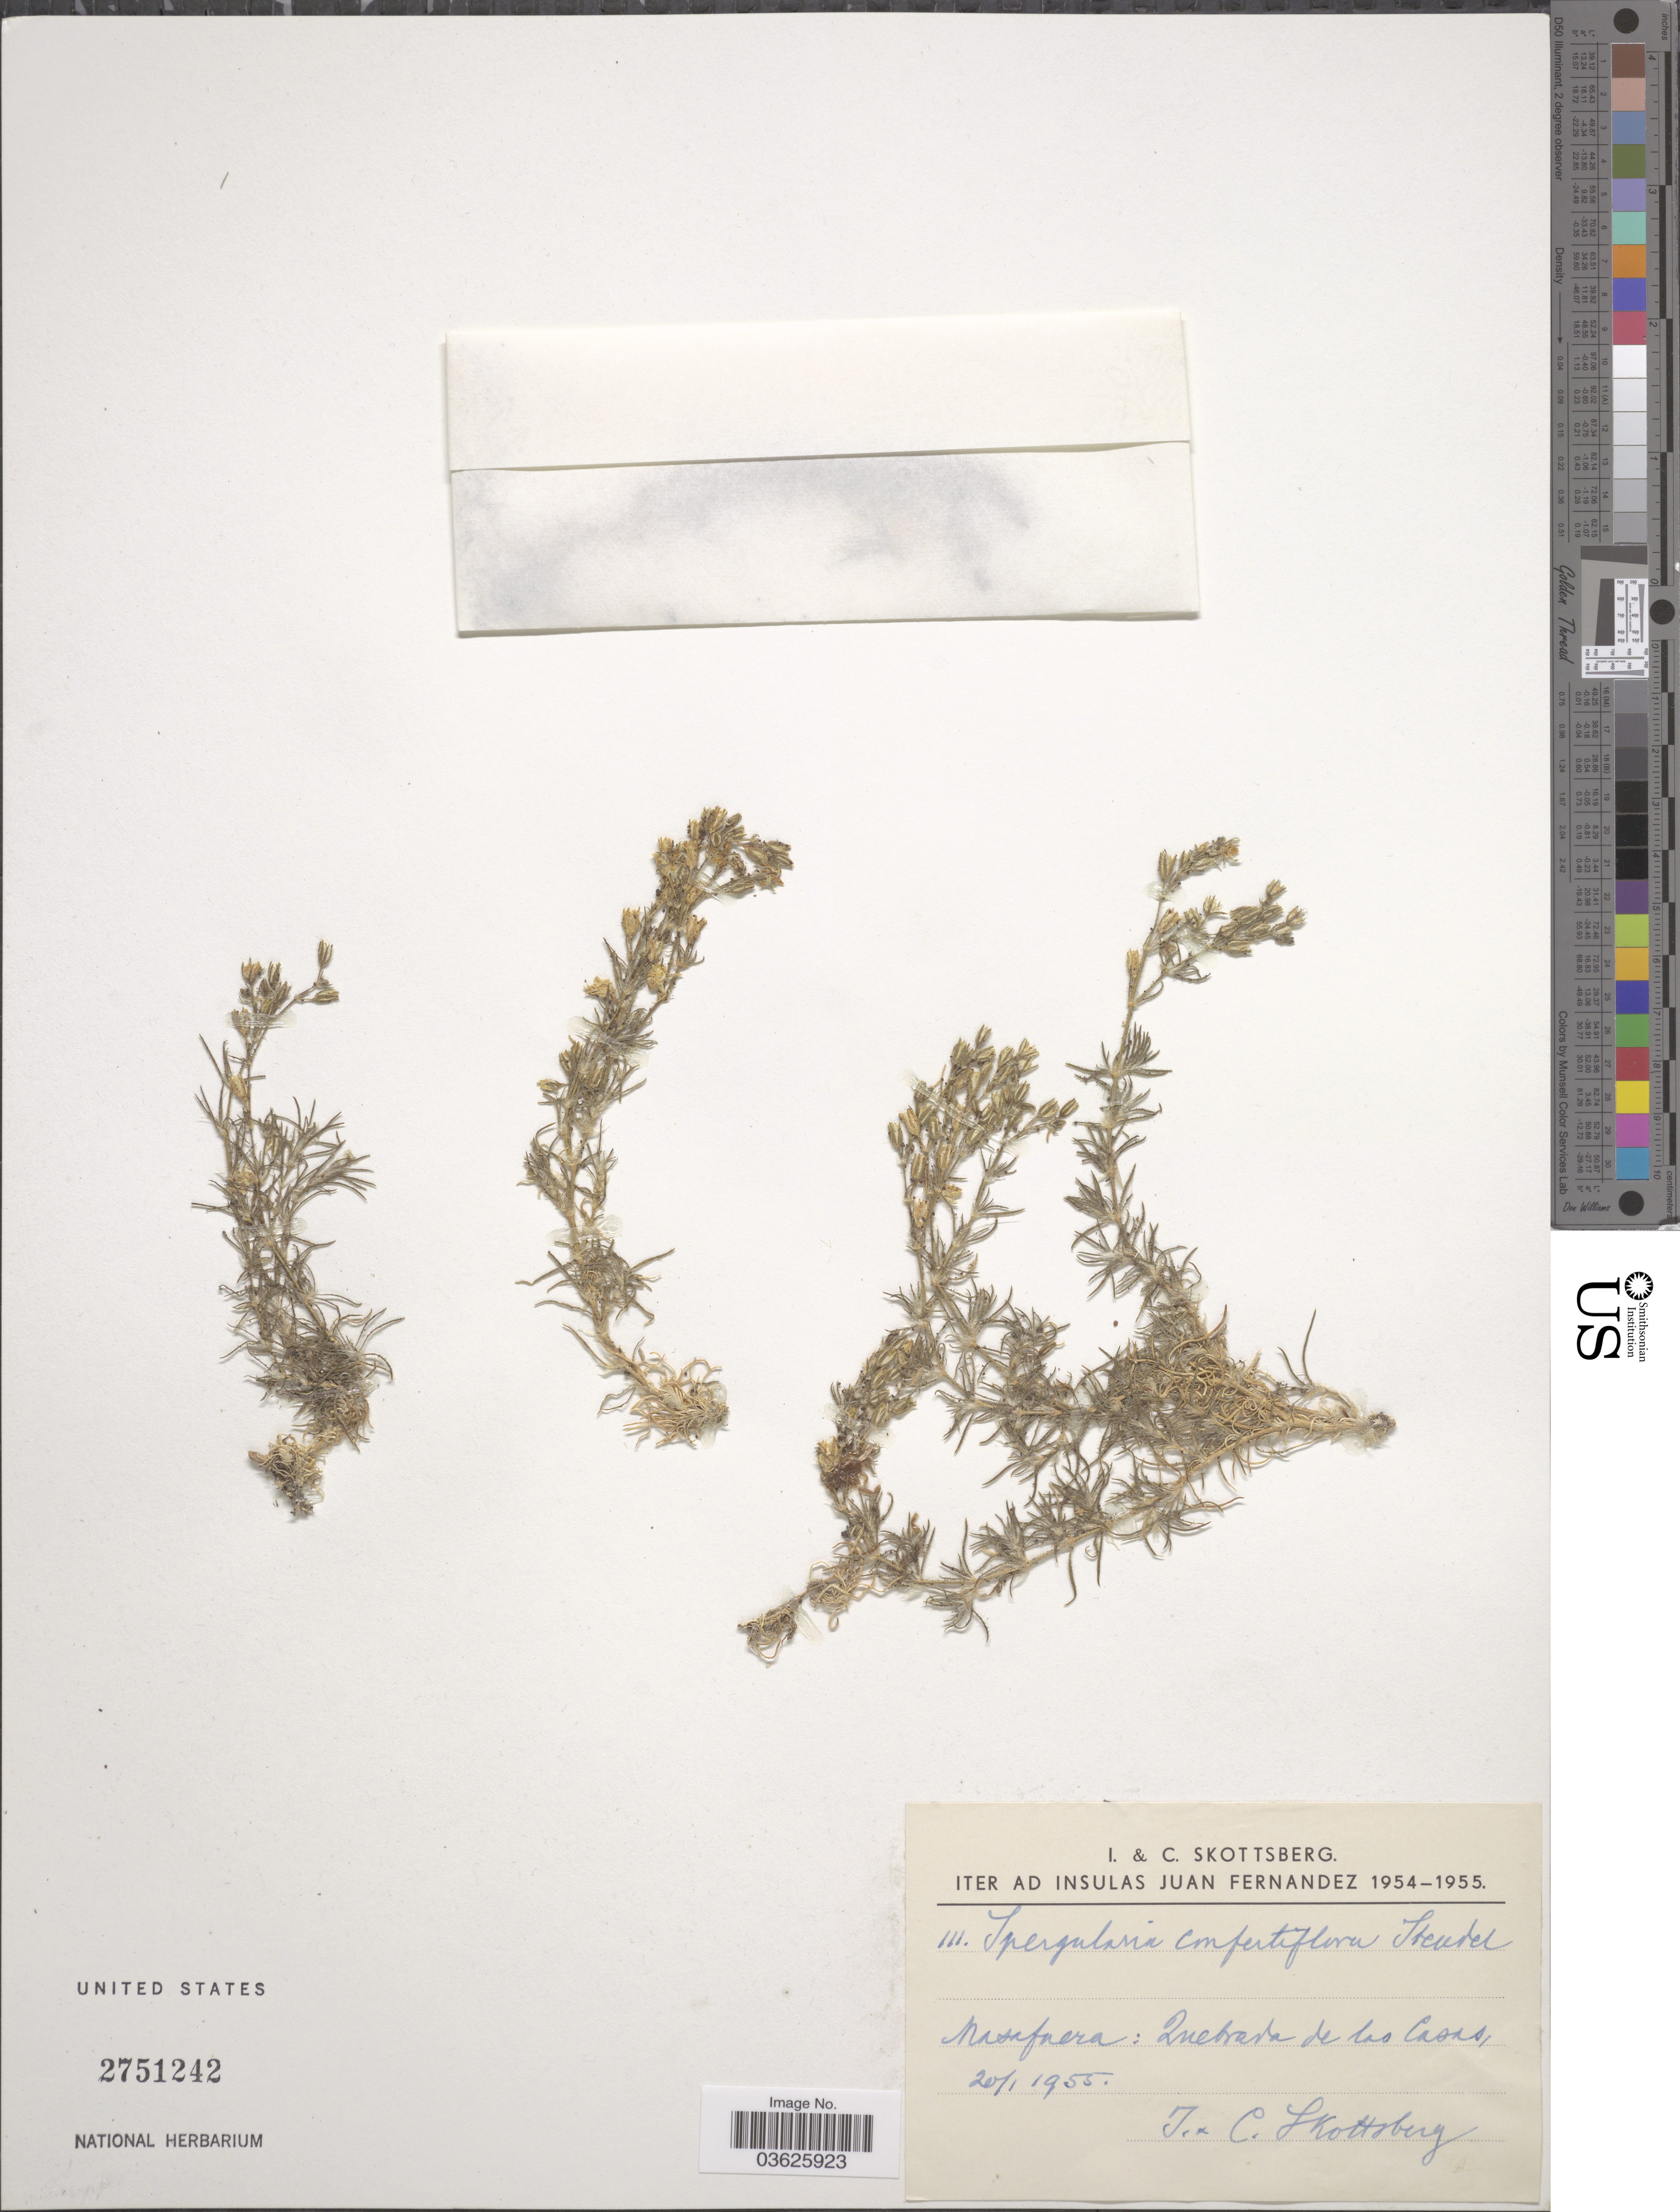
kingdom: Plantae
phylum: Tracheophyta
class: Magnoliopsida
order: Caryophyllales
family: Caryophyllaceae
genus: Spergularia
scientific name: Spergularia confertiflora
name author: Steud.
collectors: I. Skottsberg & C. Skottsberg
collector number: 111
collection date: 1955-01-20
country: Chile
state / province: Valparaíso (V)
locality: Iter ad Insulas Juan Fernandez. Masafuera: Quebrada de las Casas.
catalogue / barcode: US 2751242